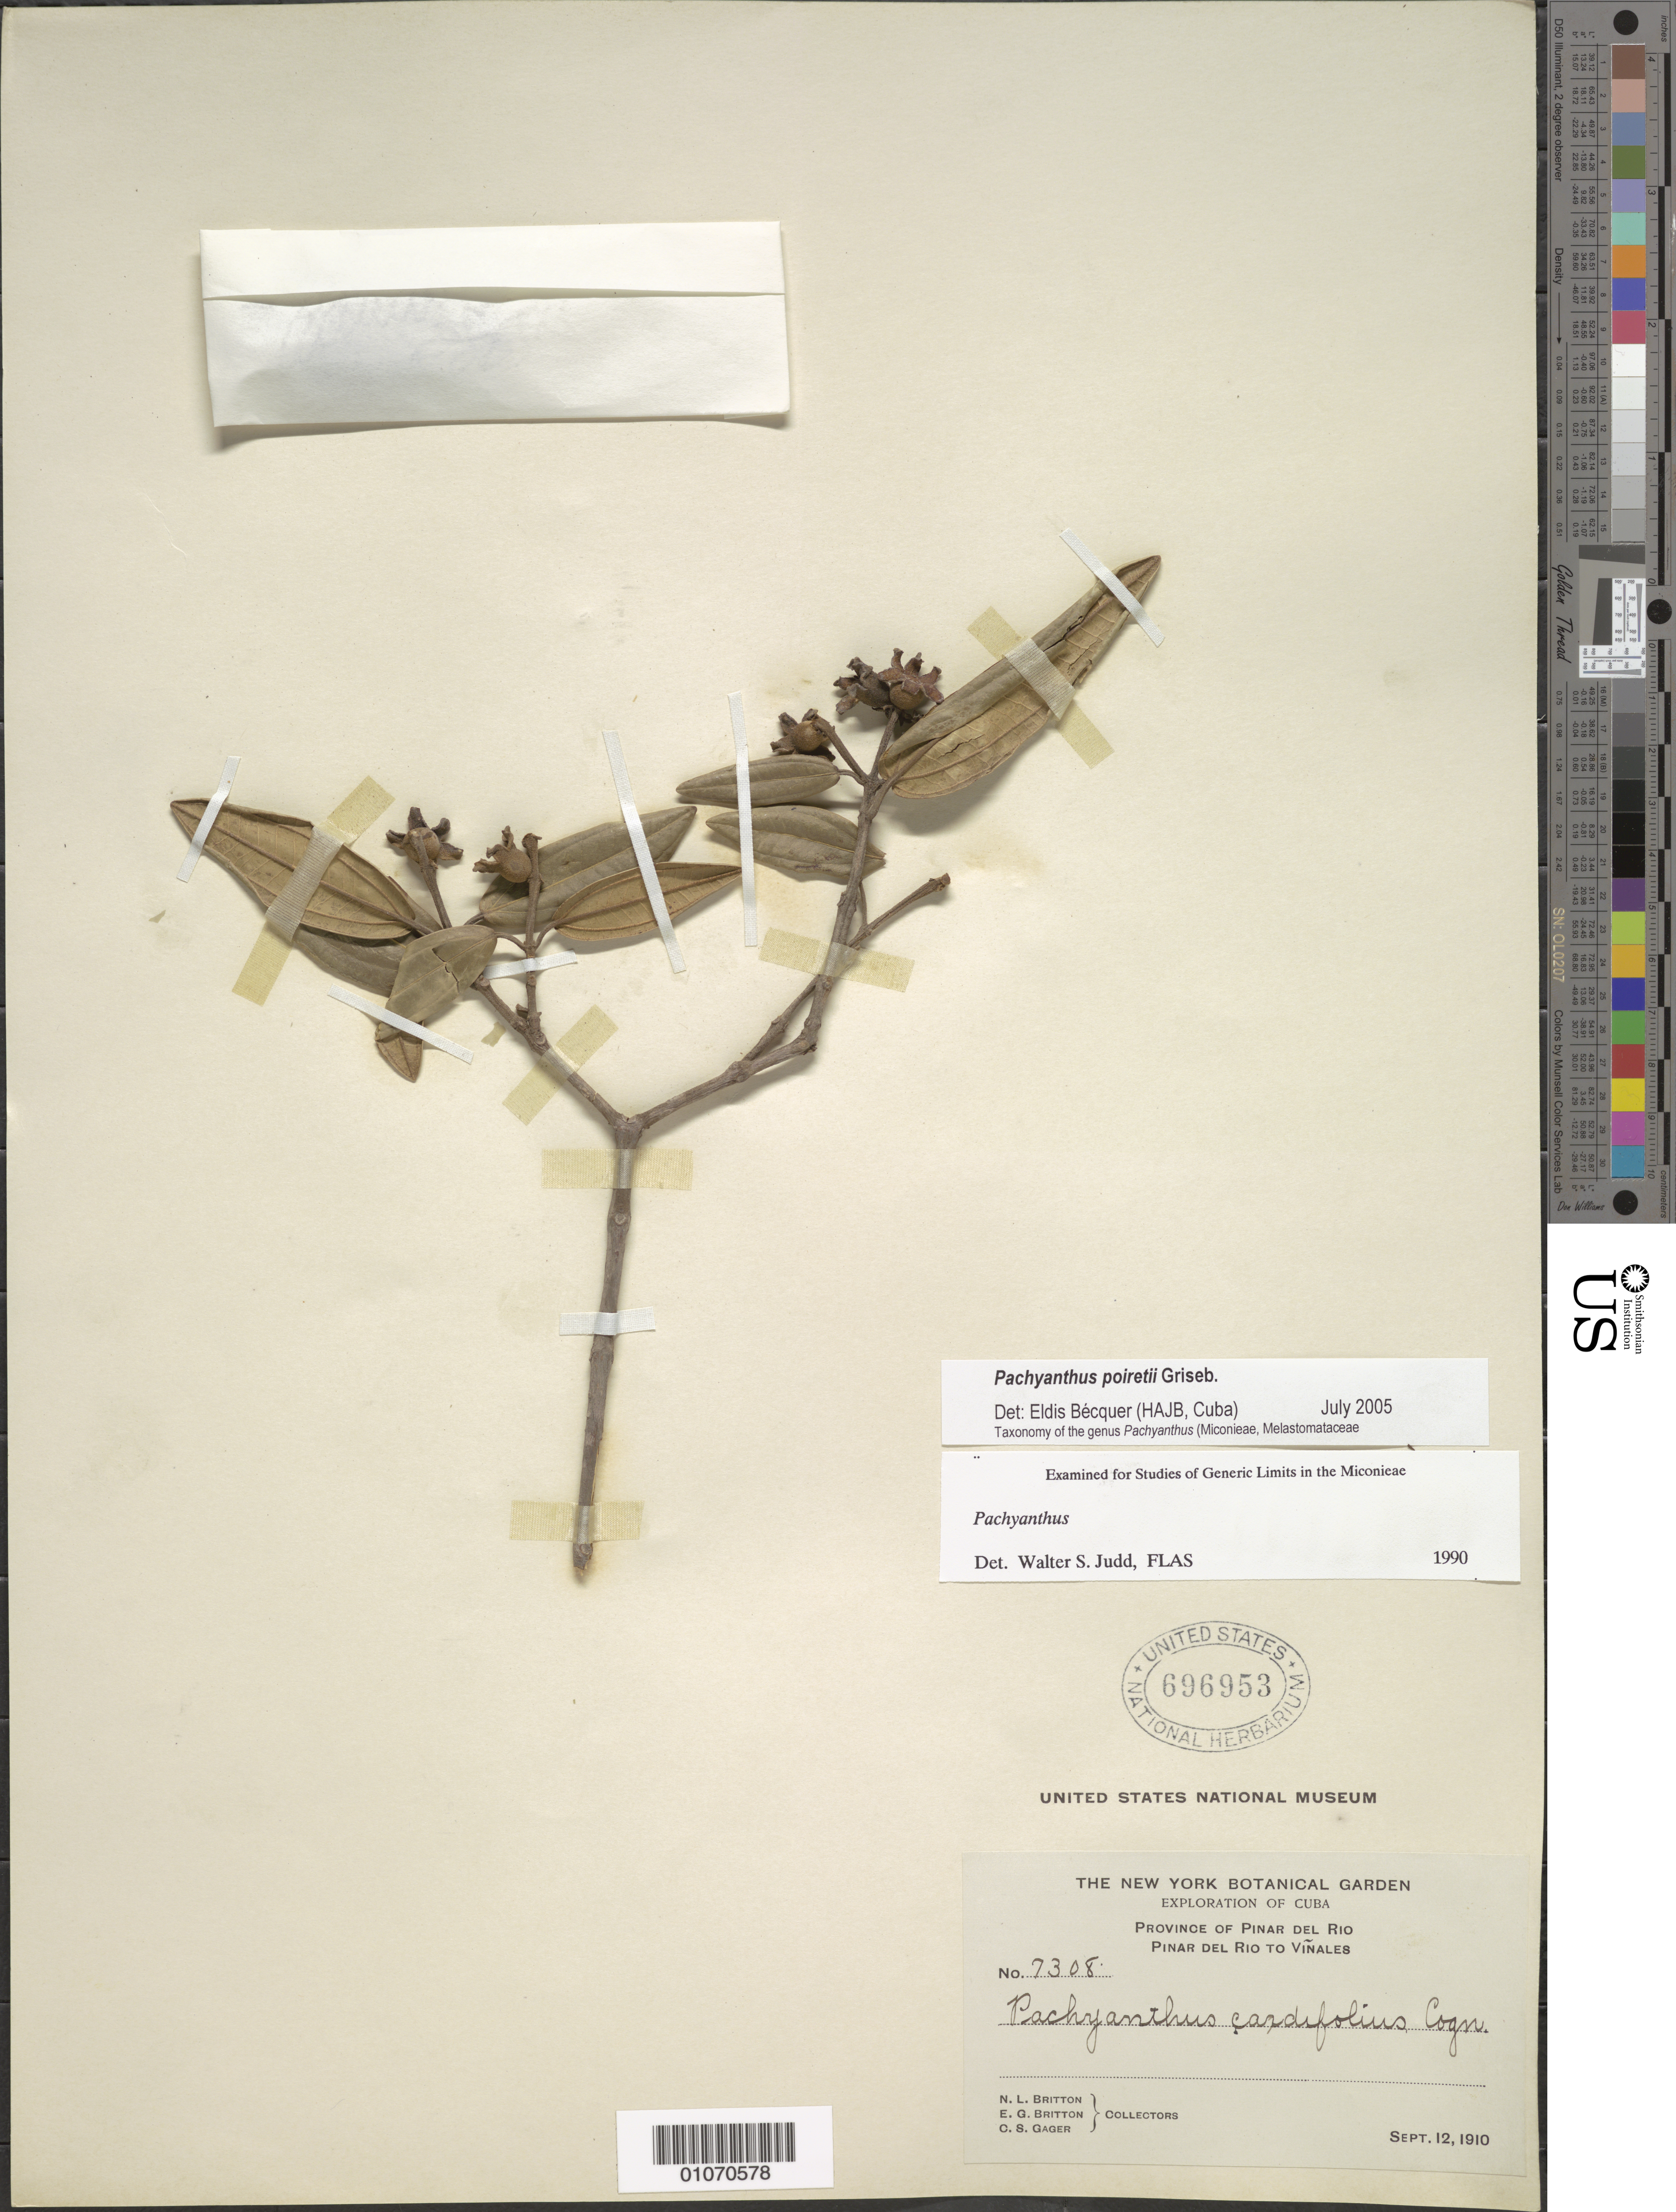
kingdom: Plantae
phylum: Tracheophyta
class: Magnoliopsida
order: Myrtales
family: Melastomataceae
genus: Pachyanthus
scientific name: Pachyanthus poiretti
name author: Griseb.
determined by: Bécquer Granados, E. R., (HAJB)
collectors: N. Britton, E. G. Britton & C. Gager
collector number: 7308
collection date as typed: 12 Sep 1910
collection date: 1910-09-12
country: Cuba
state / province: Pinar del Río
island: Cuba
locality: Pinar del Río to Viñales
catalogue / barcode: US 696953